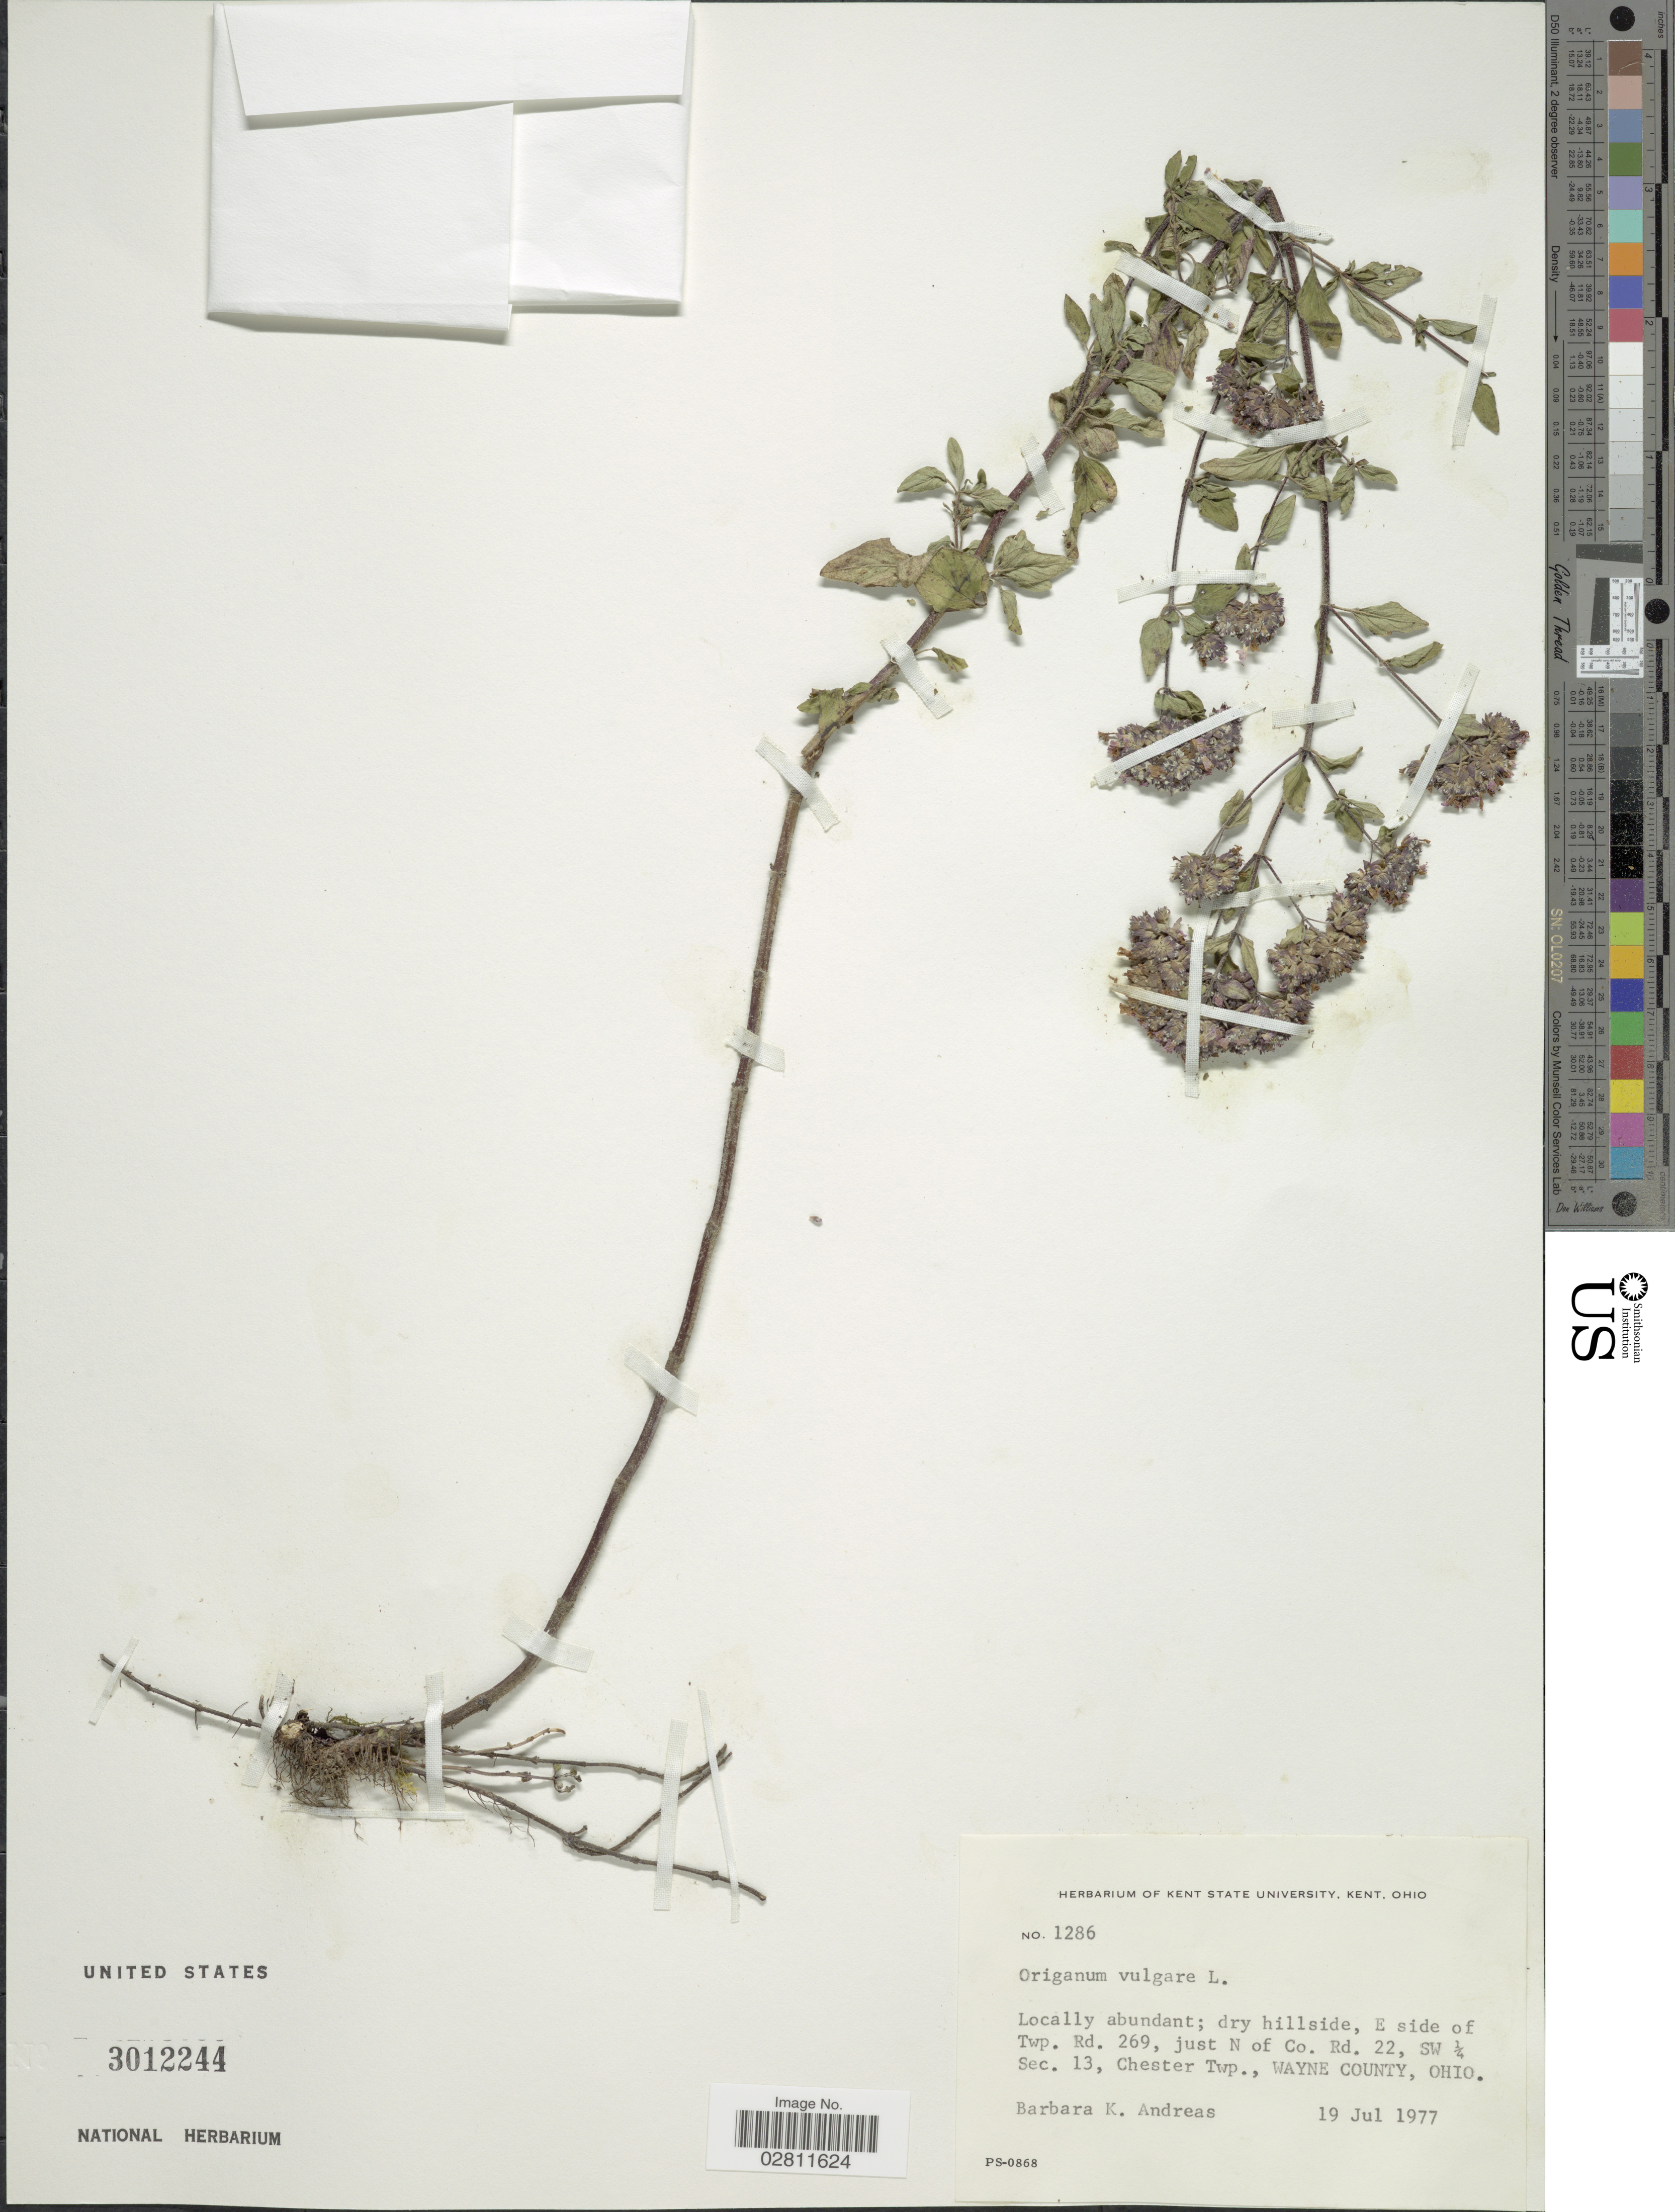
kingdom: Plantae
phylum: Tracheophyta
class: Magnoliopsida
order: Lamiales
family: Lamiaceae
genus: Origanum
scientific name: Origanum vulgare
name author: L.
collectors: B. A. Andreas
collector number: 1286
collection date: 1977-07-19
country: United States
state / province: Ohio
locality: E side of Twp. Rd. 269, just N of Co. Rd. 22, SW ¼, Sec. 13, Chester Twp., Wayne County.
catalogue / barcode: US 3012244